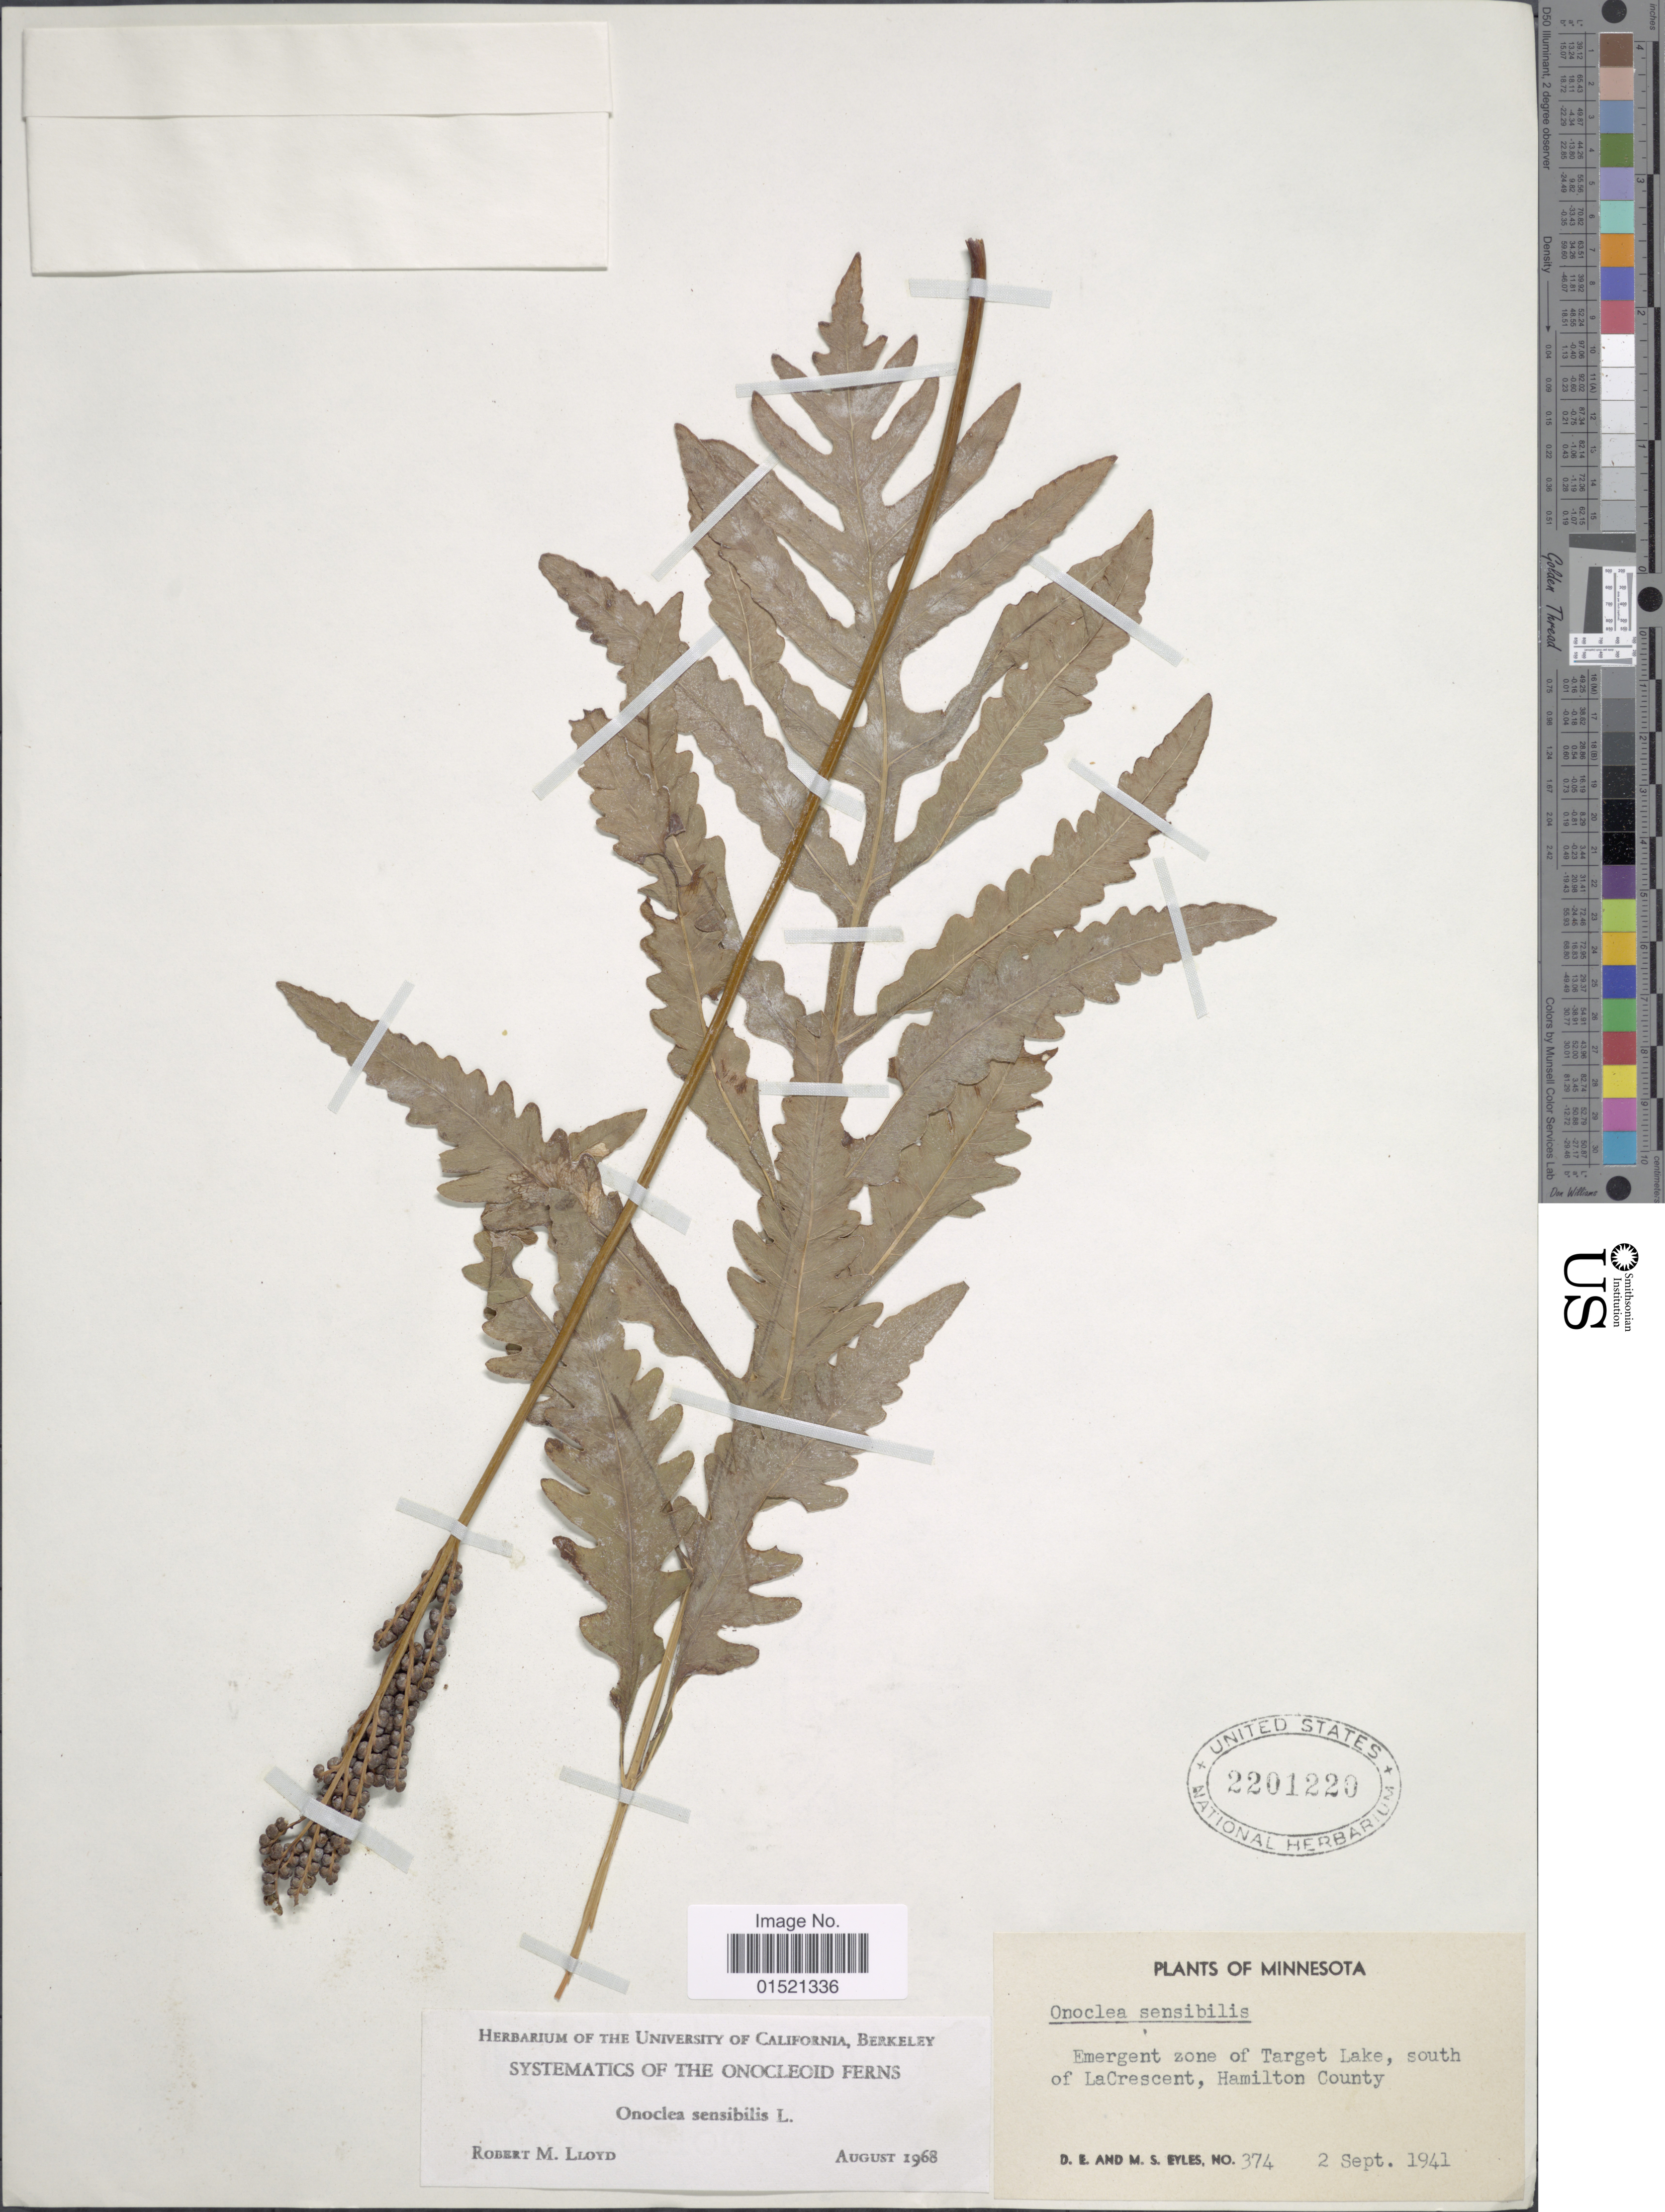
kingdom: Plantae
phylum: Tracheophyta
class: Polypodiopsida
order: Polypodiales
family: Onocleaceae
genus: Onoclea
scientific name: Onoclea sensibilis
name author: L.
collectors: D. Eyles & M. Eyles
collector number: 374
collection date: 1941-09-02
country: United States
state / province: Minnesota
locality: Emergent zone of Target Lake, south of LaCrescent, Hamilton County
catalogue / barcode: US 2201220